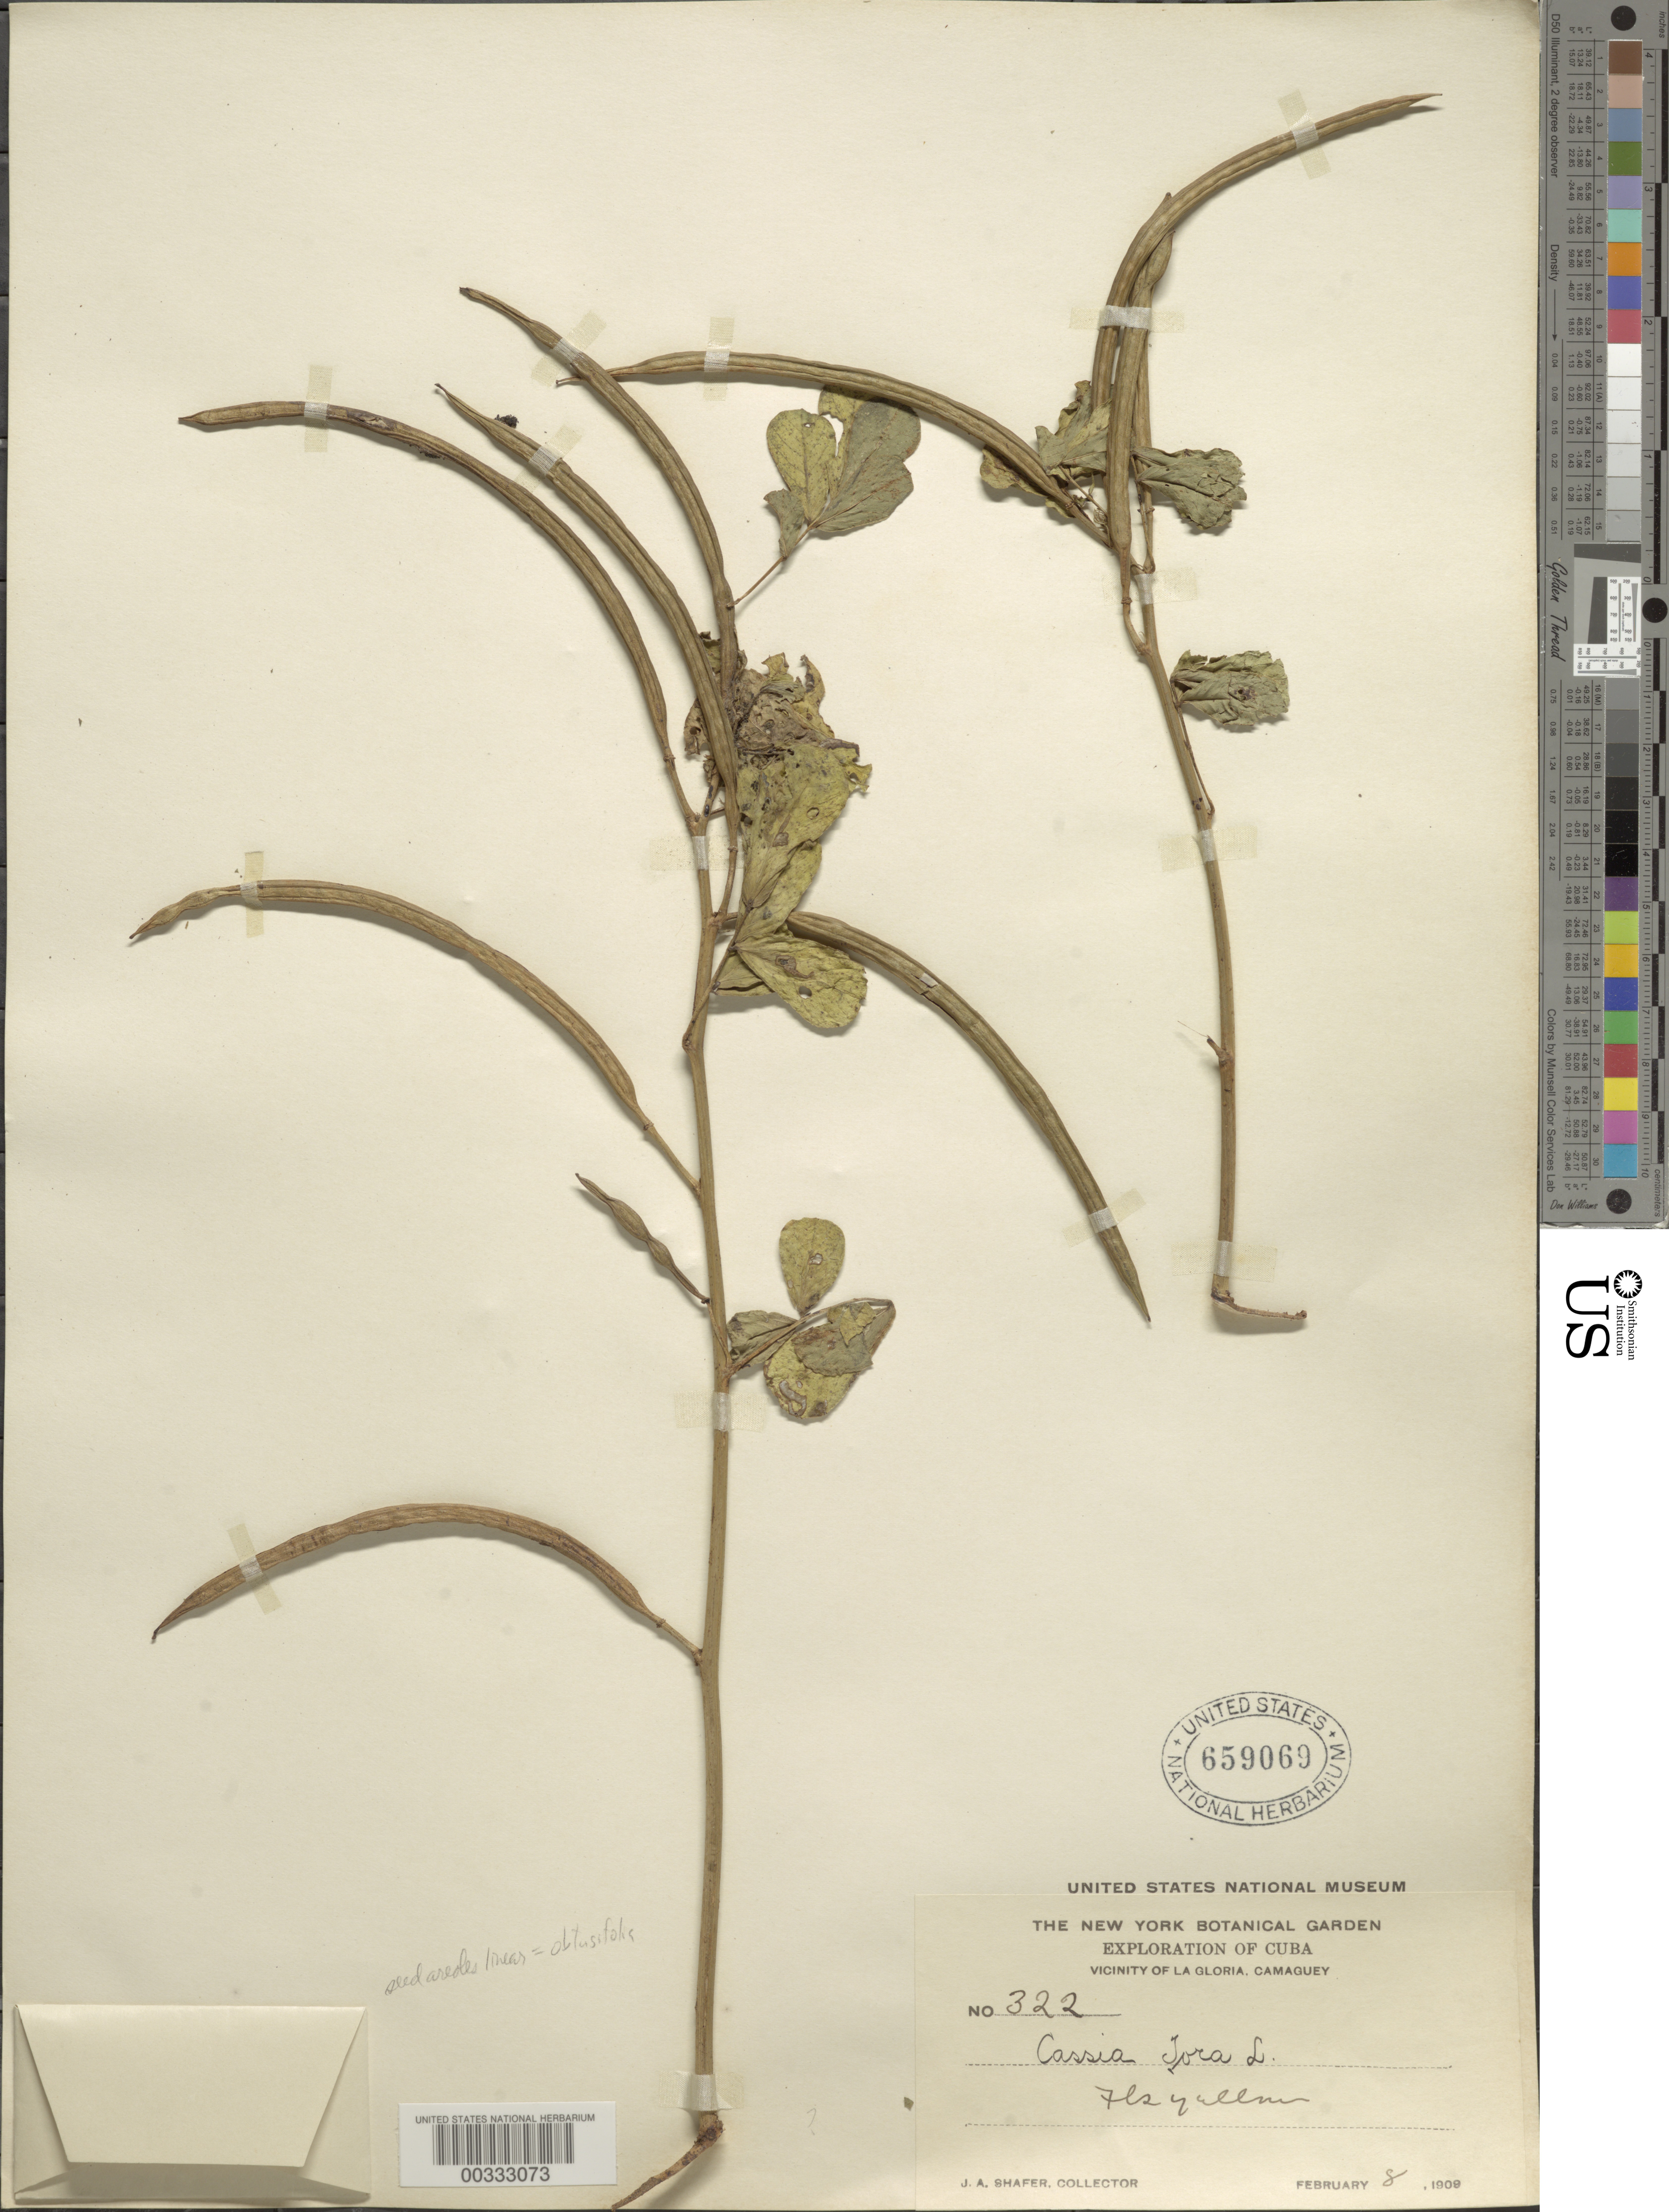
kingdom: Plantae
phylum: Tracheophyta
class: Magnoliopsida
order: Fabales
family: Fabaceae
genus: Senna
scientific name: Senna obtusifolia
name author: (L.) H.S. Irwin & Barneby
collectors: J. A. Shafer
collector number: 322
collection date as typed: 08 Feb 1909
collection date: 1909-02-08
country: Cuba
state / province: Camagüey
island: Greater Antilles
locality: La Gloria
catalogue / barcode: US 659069